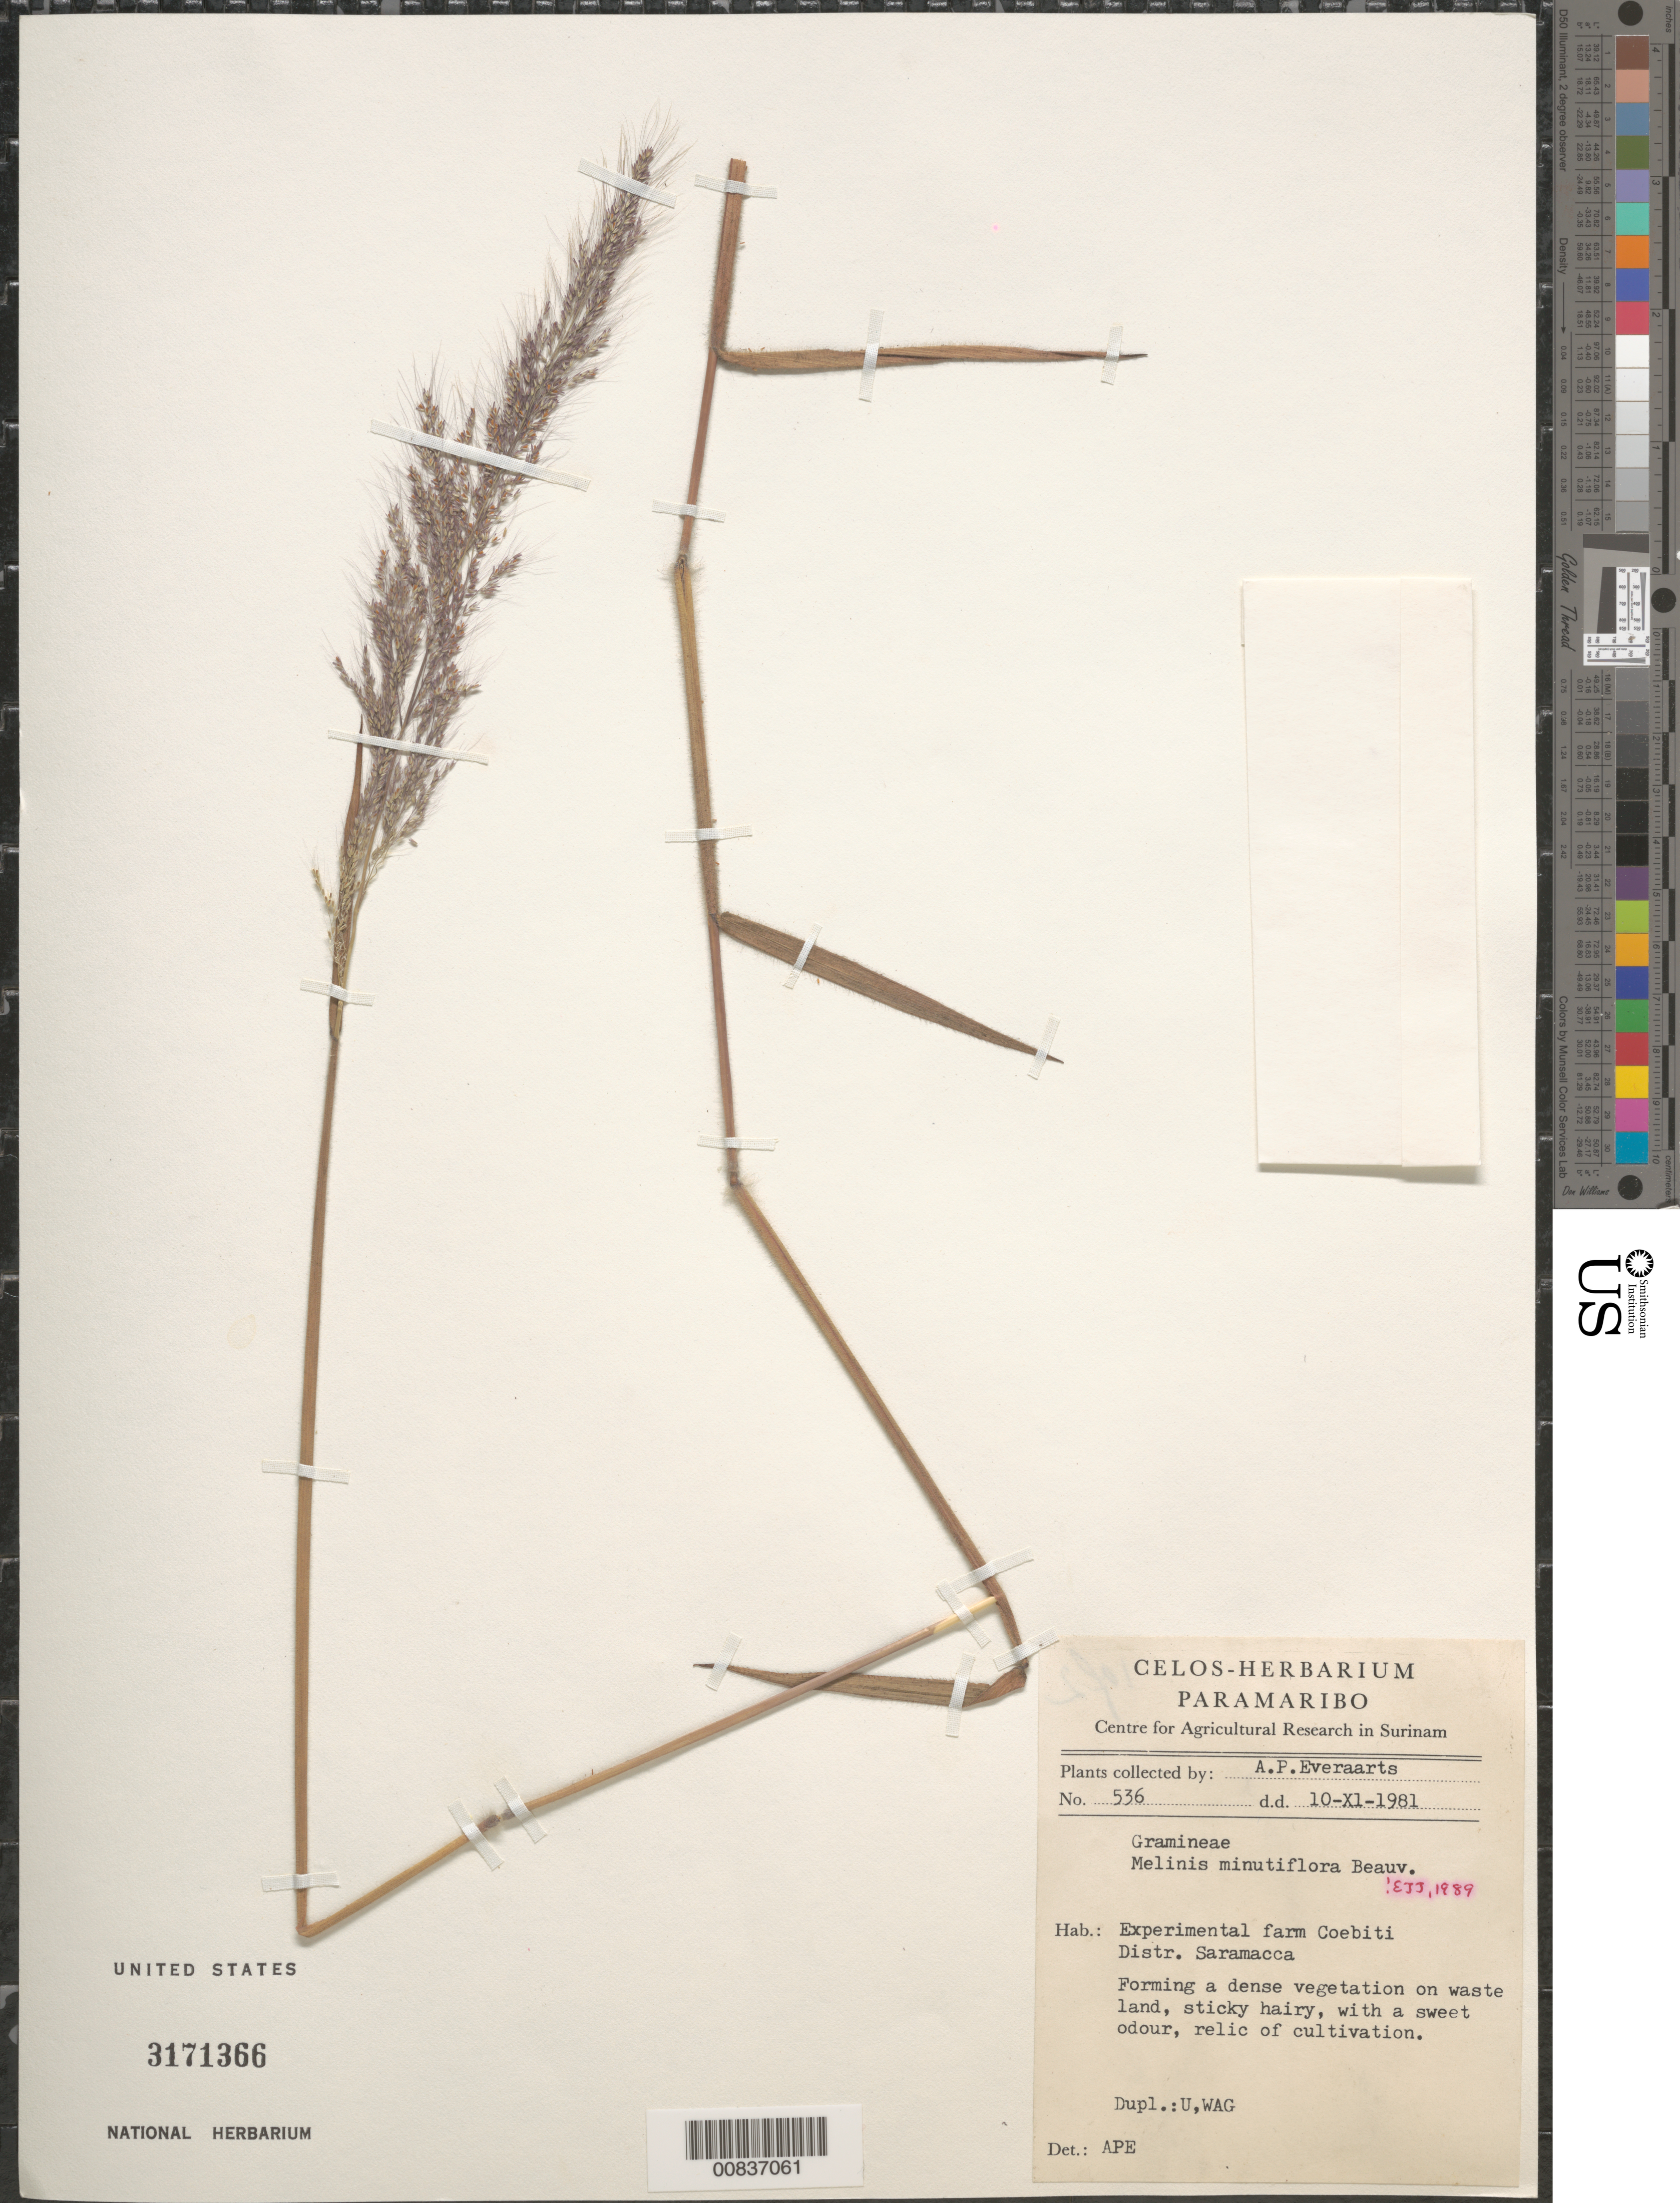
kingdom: Plantae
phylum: Tracheophyta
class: Liliopsida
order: Poales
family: Poaceae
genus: Melinis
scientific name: Melinis minutiflora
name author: P. Beauv.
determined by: Judziewicz, E. J.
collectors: A. Everaarts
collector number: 536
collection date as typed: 10-Nov-81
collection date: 1981-11-10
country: Suriname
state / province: Saramacca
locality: Coebiti Experimental Farm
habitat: Wasteland, relic of cultivation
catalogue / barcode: US 3171366